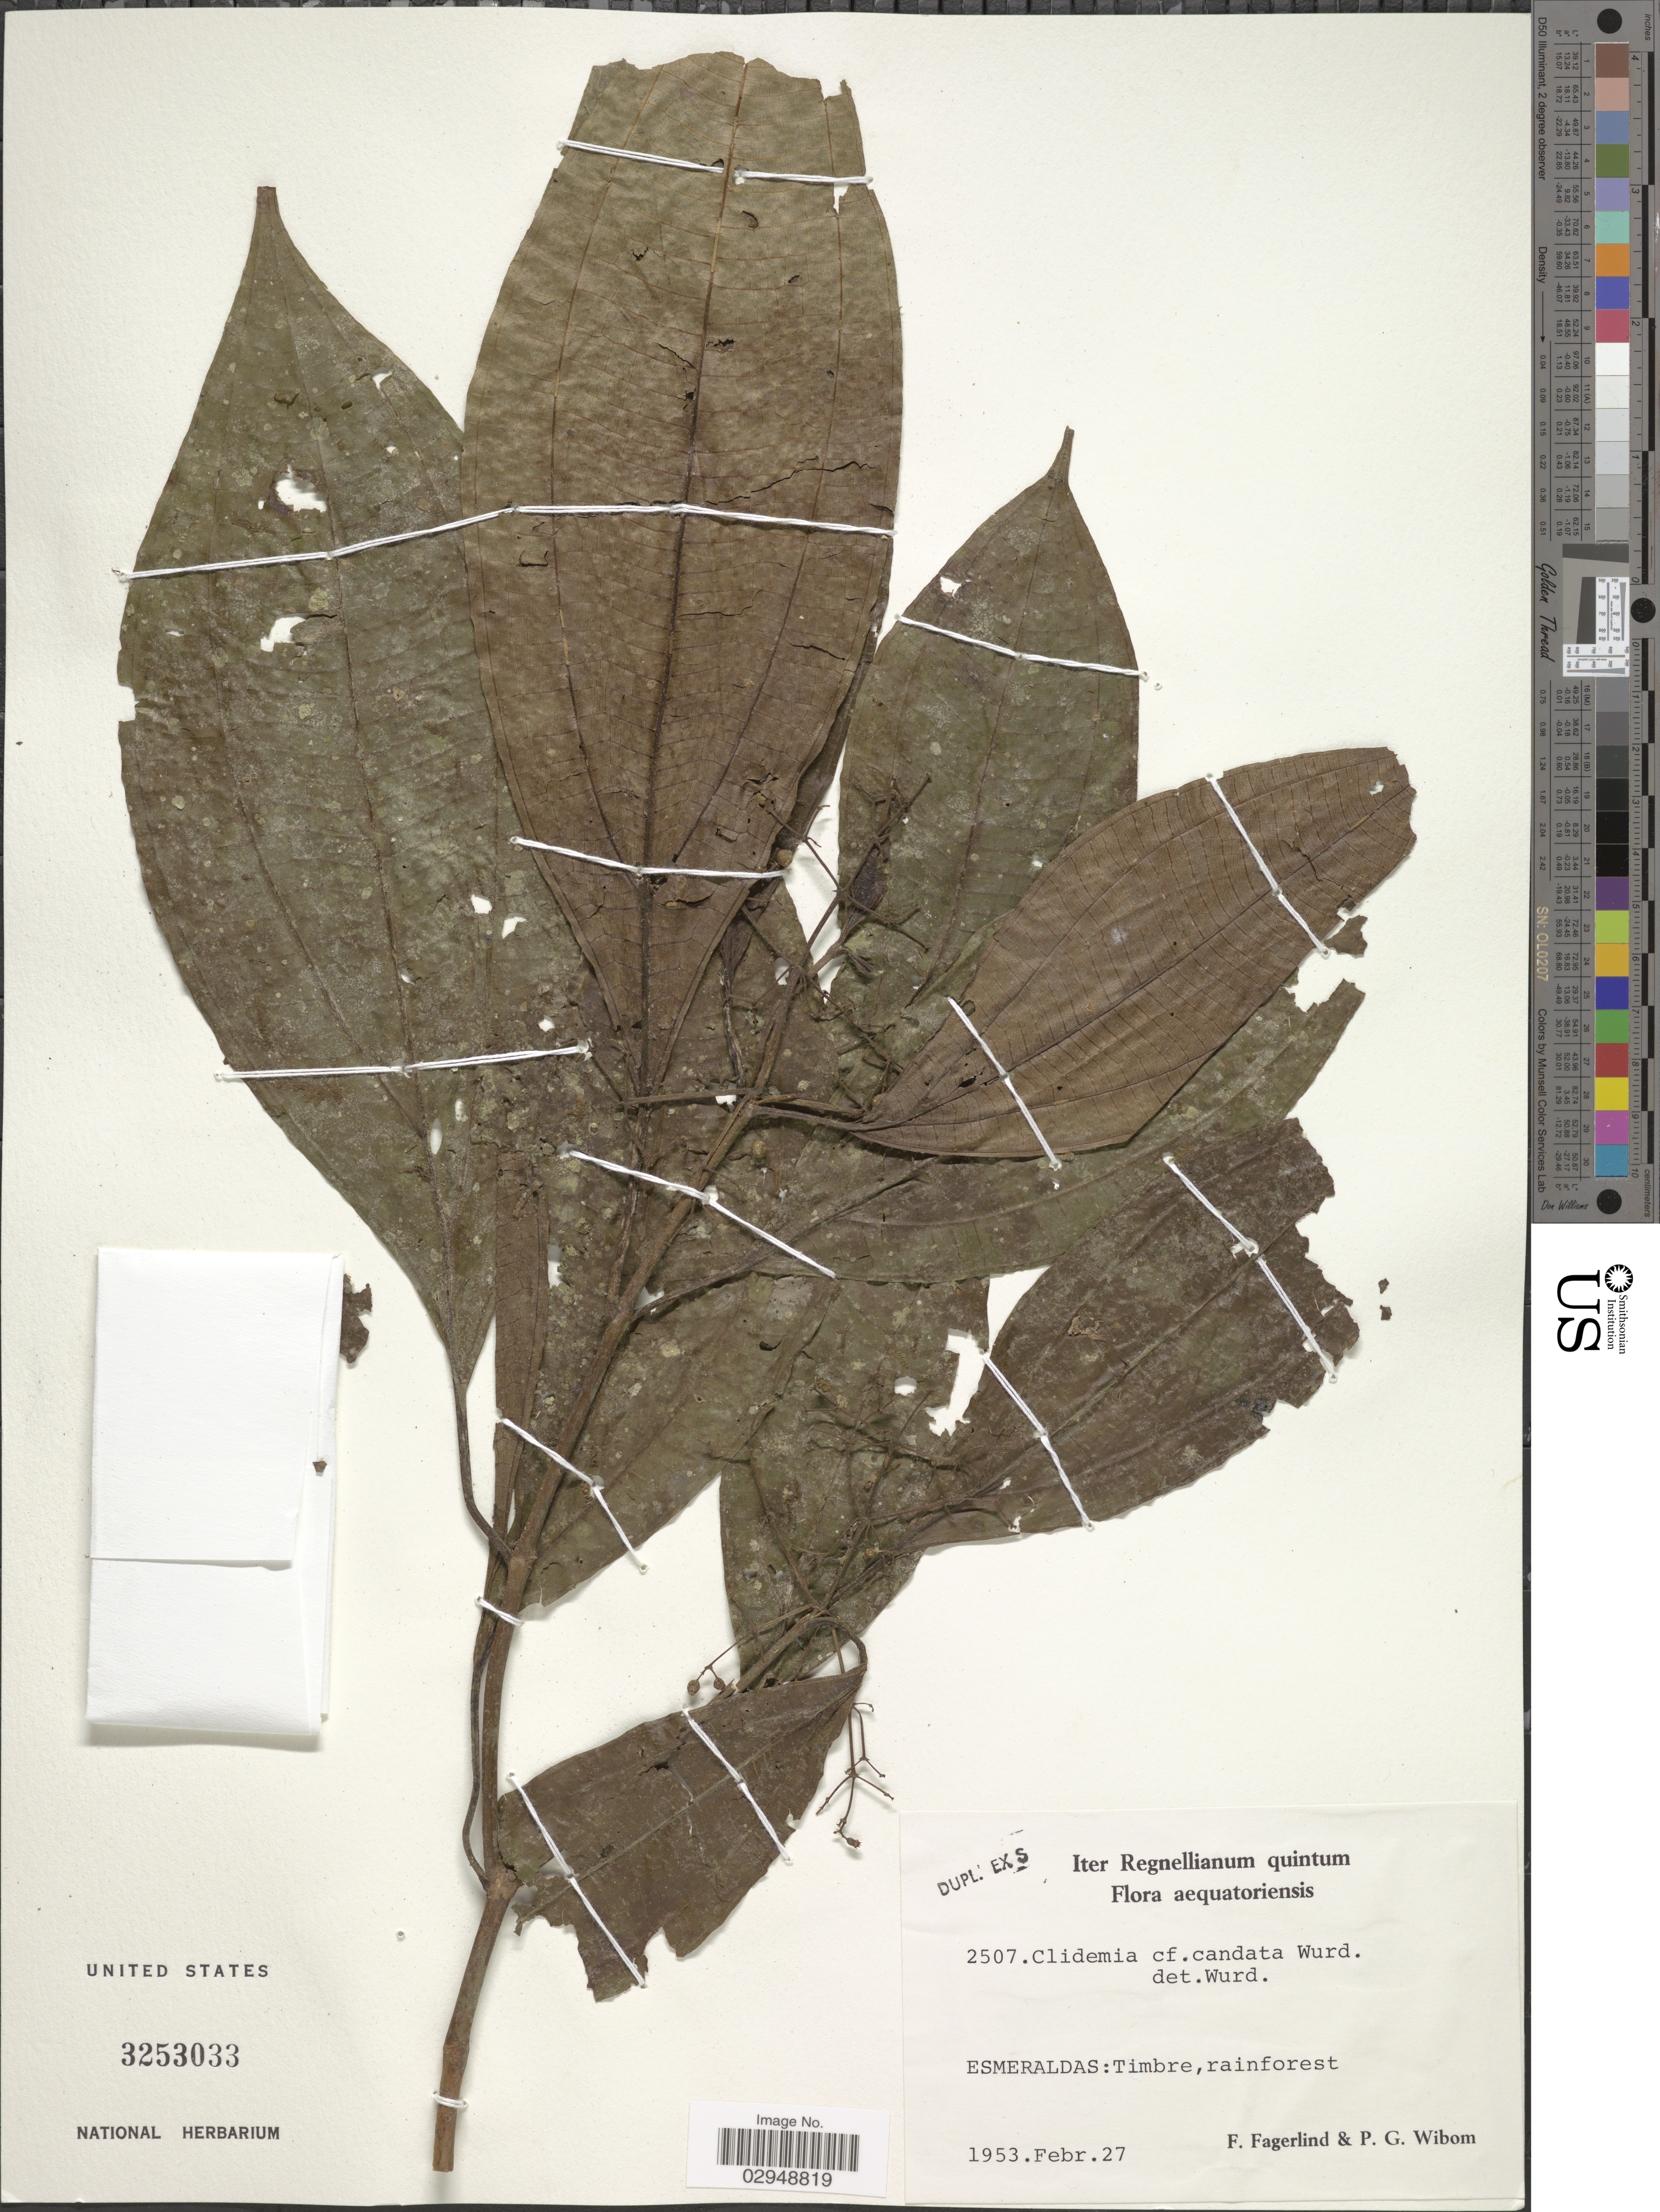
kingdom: Plantae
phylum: Tracheophyta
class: Magnoliopsida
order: Myrtales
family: Melastomataceae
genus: Clidemia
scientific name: Clidemia caudata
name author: Wurdack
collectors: F. Fagerlind & P. Wibom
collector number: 2507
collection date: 1953-02-27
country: Ecuador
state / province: Esmeraldas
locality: Esmeraldas: Timbre, rainforest.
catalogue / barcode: US 3253033